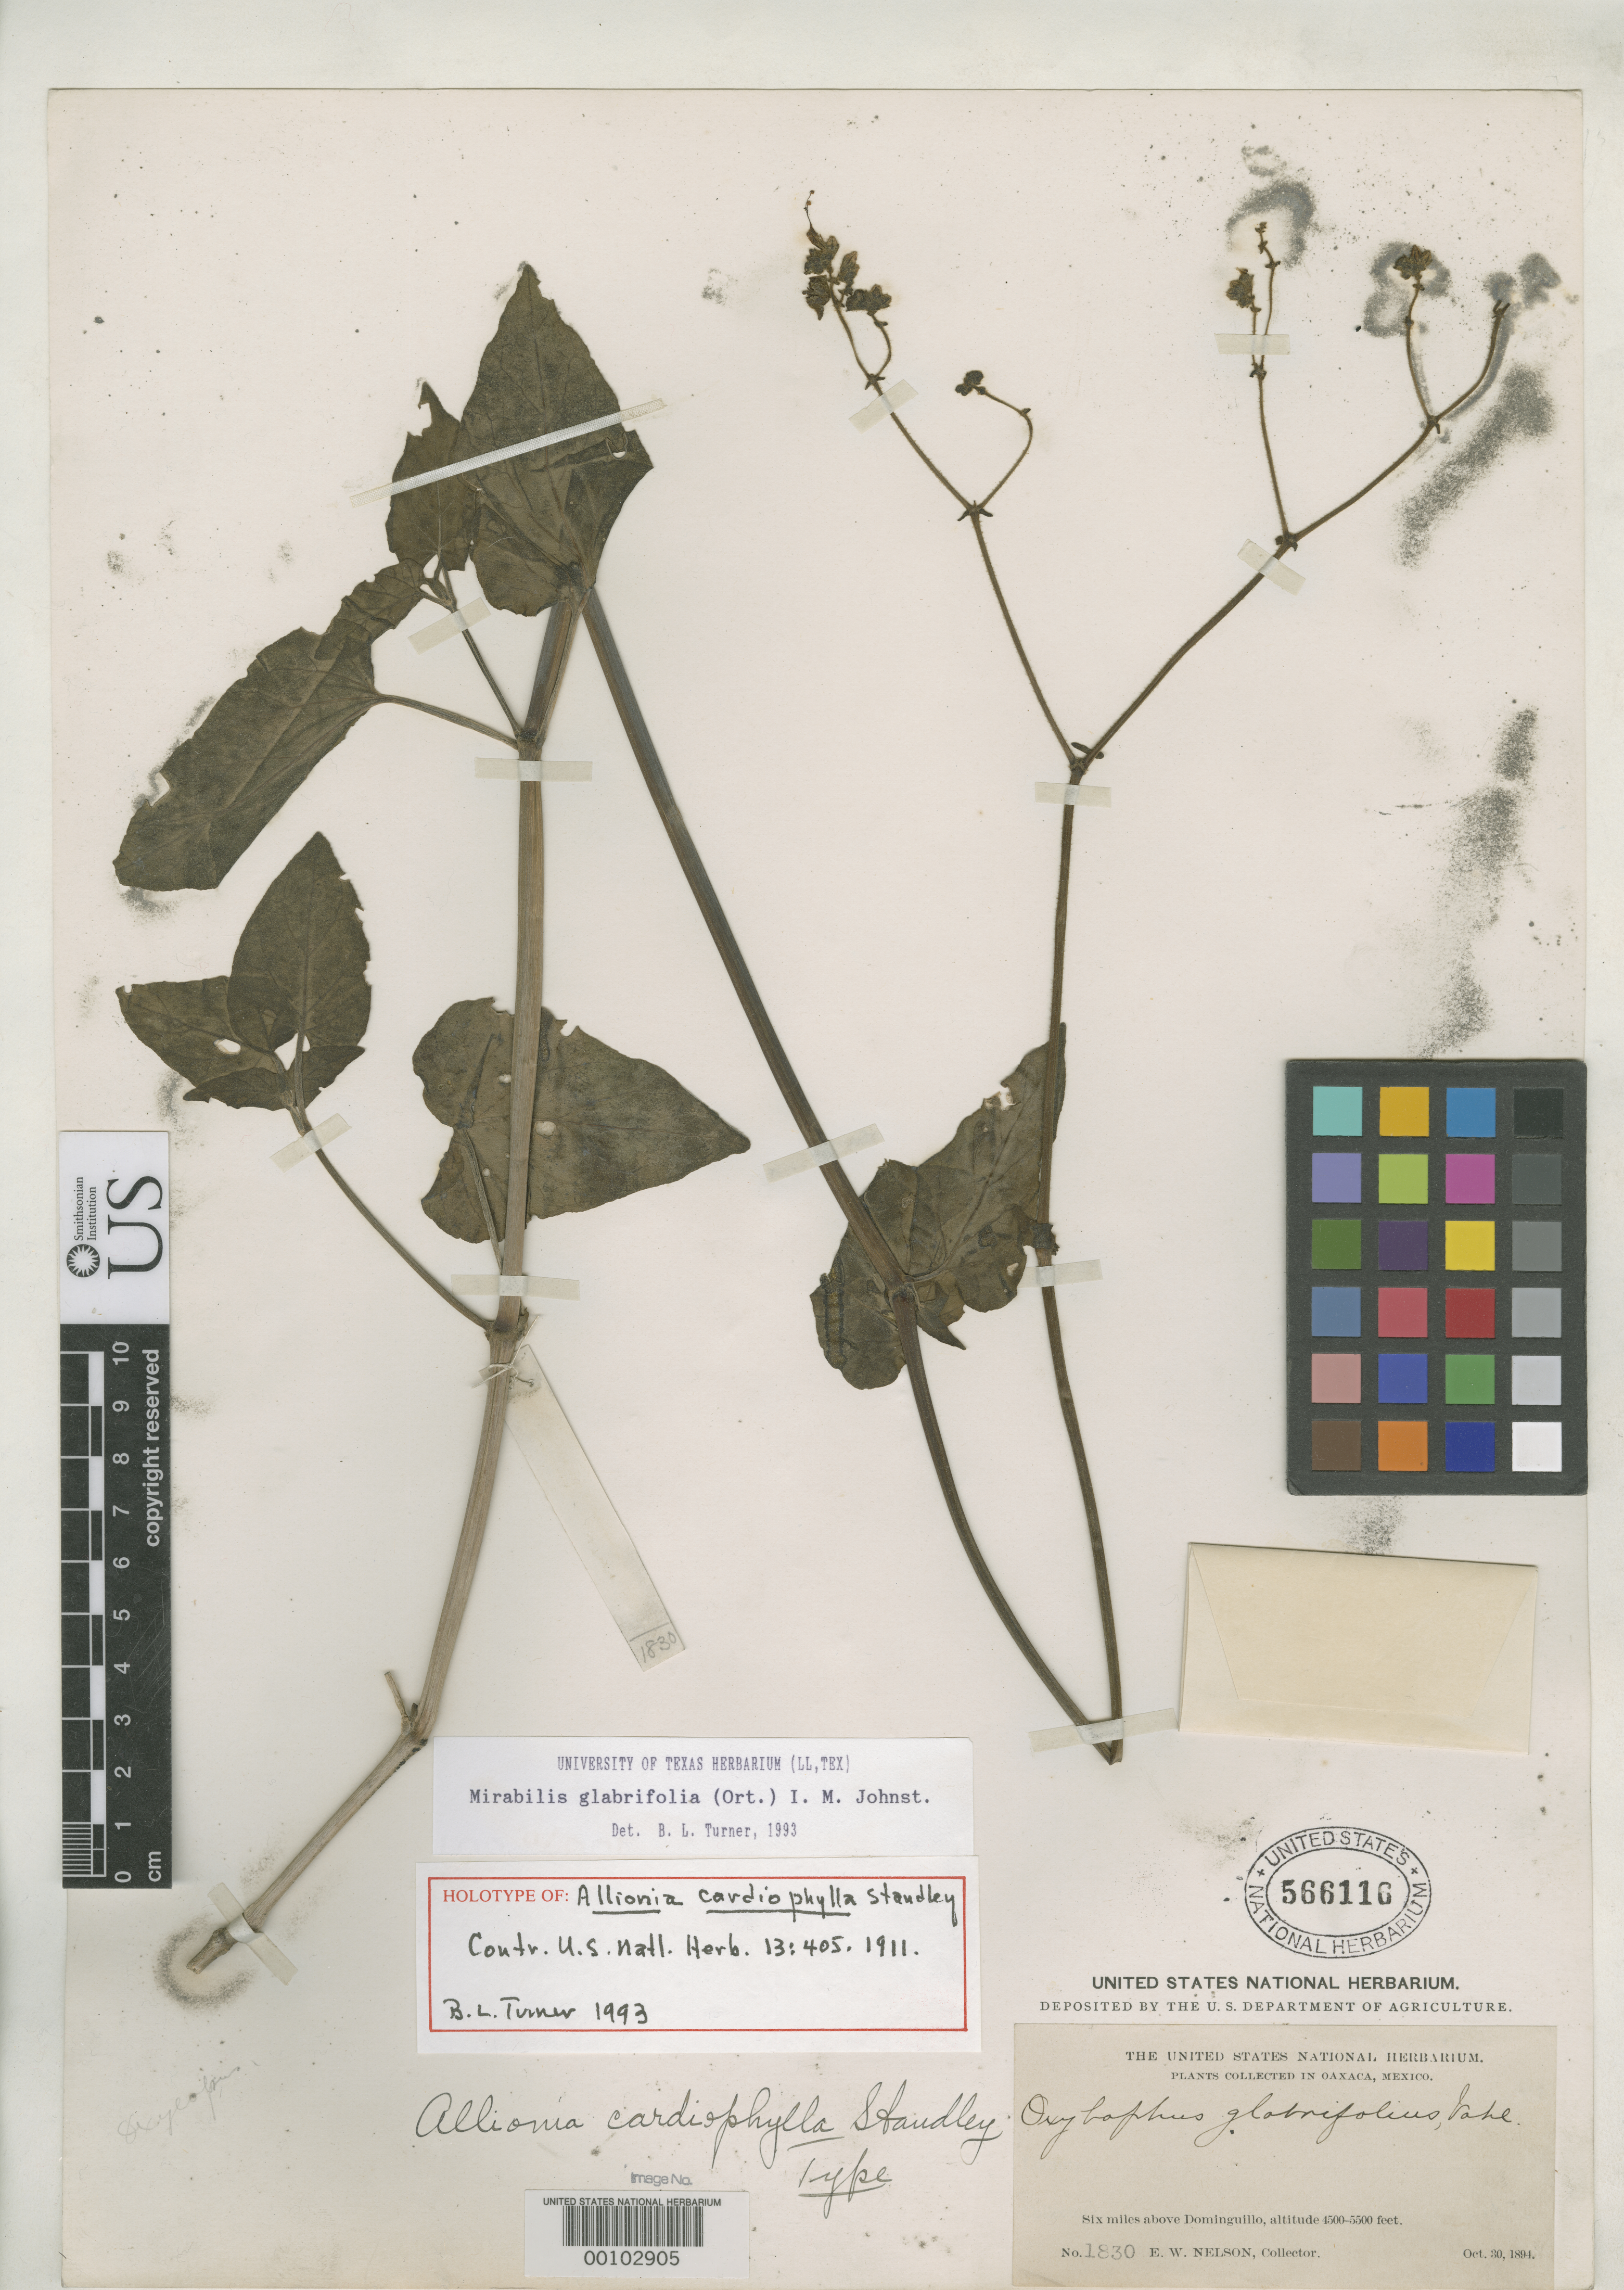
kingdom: Plantae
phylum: Tracheophyta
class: Magnoliopsida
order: Caryophyllales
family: Nyctaginaceae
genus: Allionia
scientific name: Allionia cardiophylla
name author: Standl.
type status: Holotype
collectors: E. W. Nelson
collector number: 1830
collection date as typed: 30 Oct 1894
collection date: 1894-10-30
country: Mexico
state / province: Oaxaca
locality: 6 mi above Dominguillo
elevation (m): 1380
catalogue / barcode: US 566116